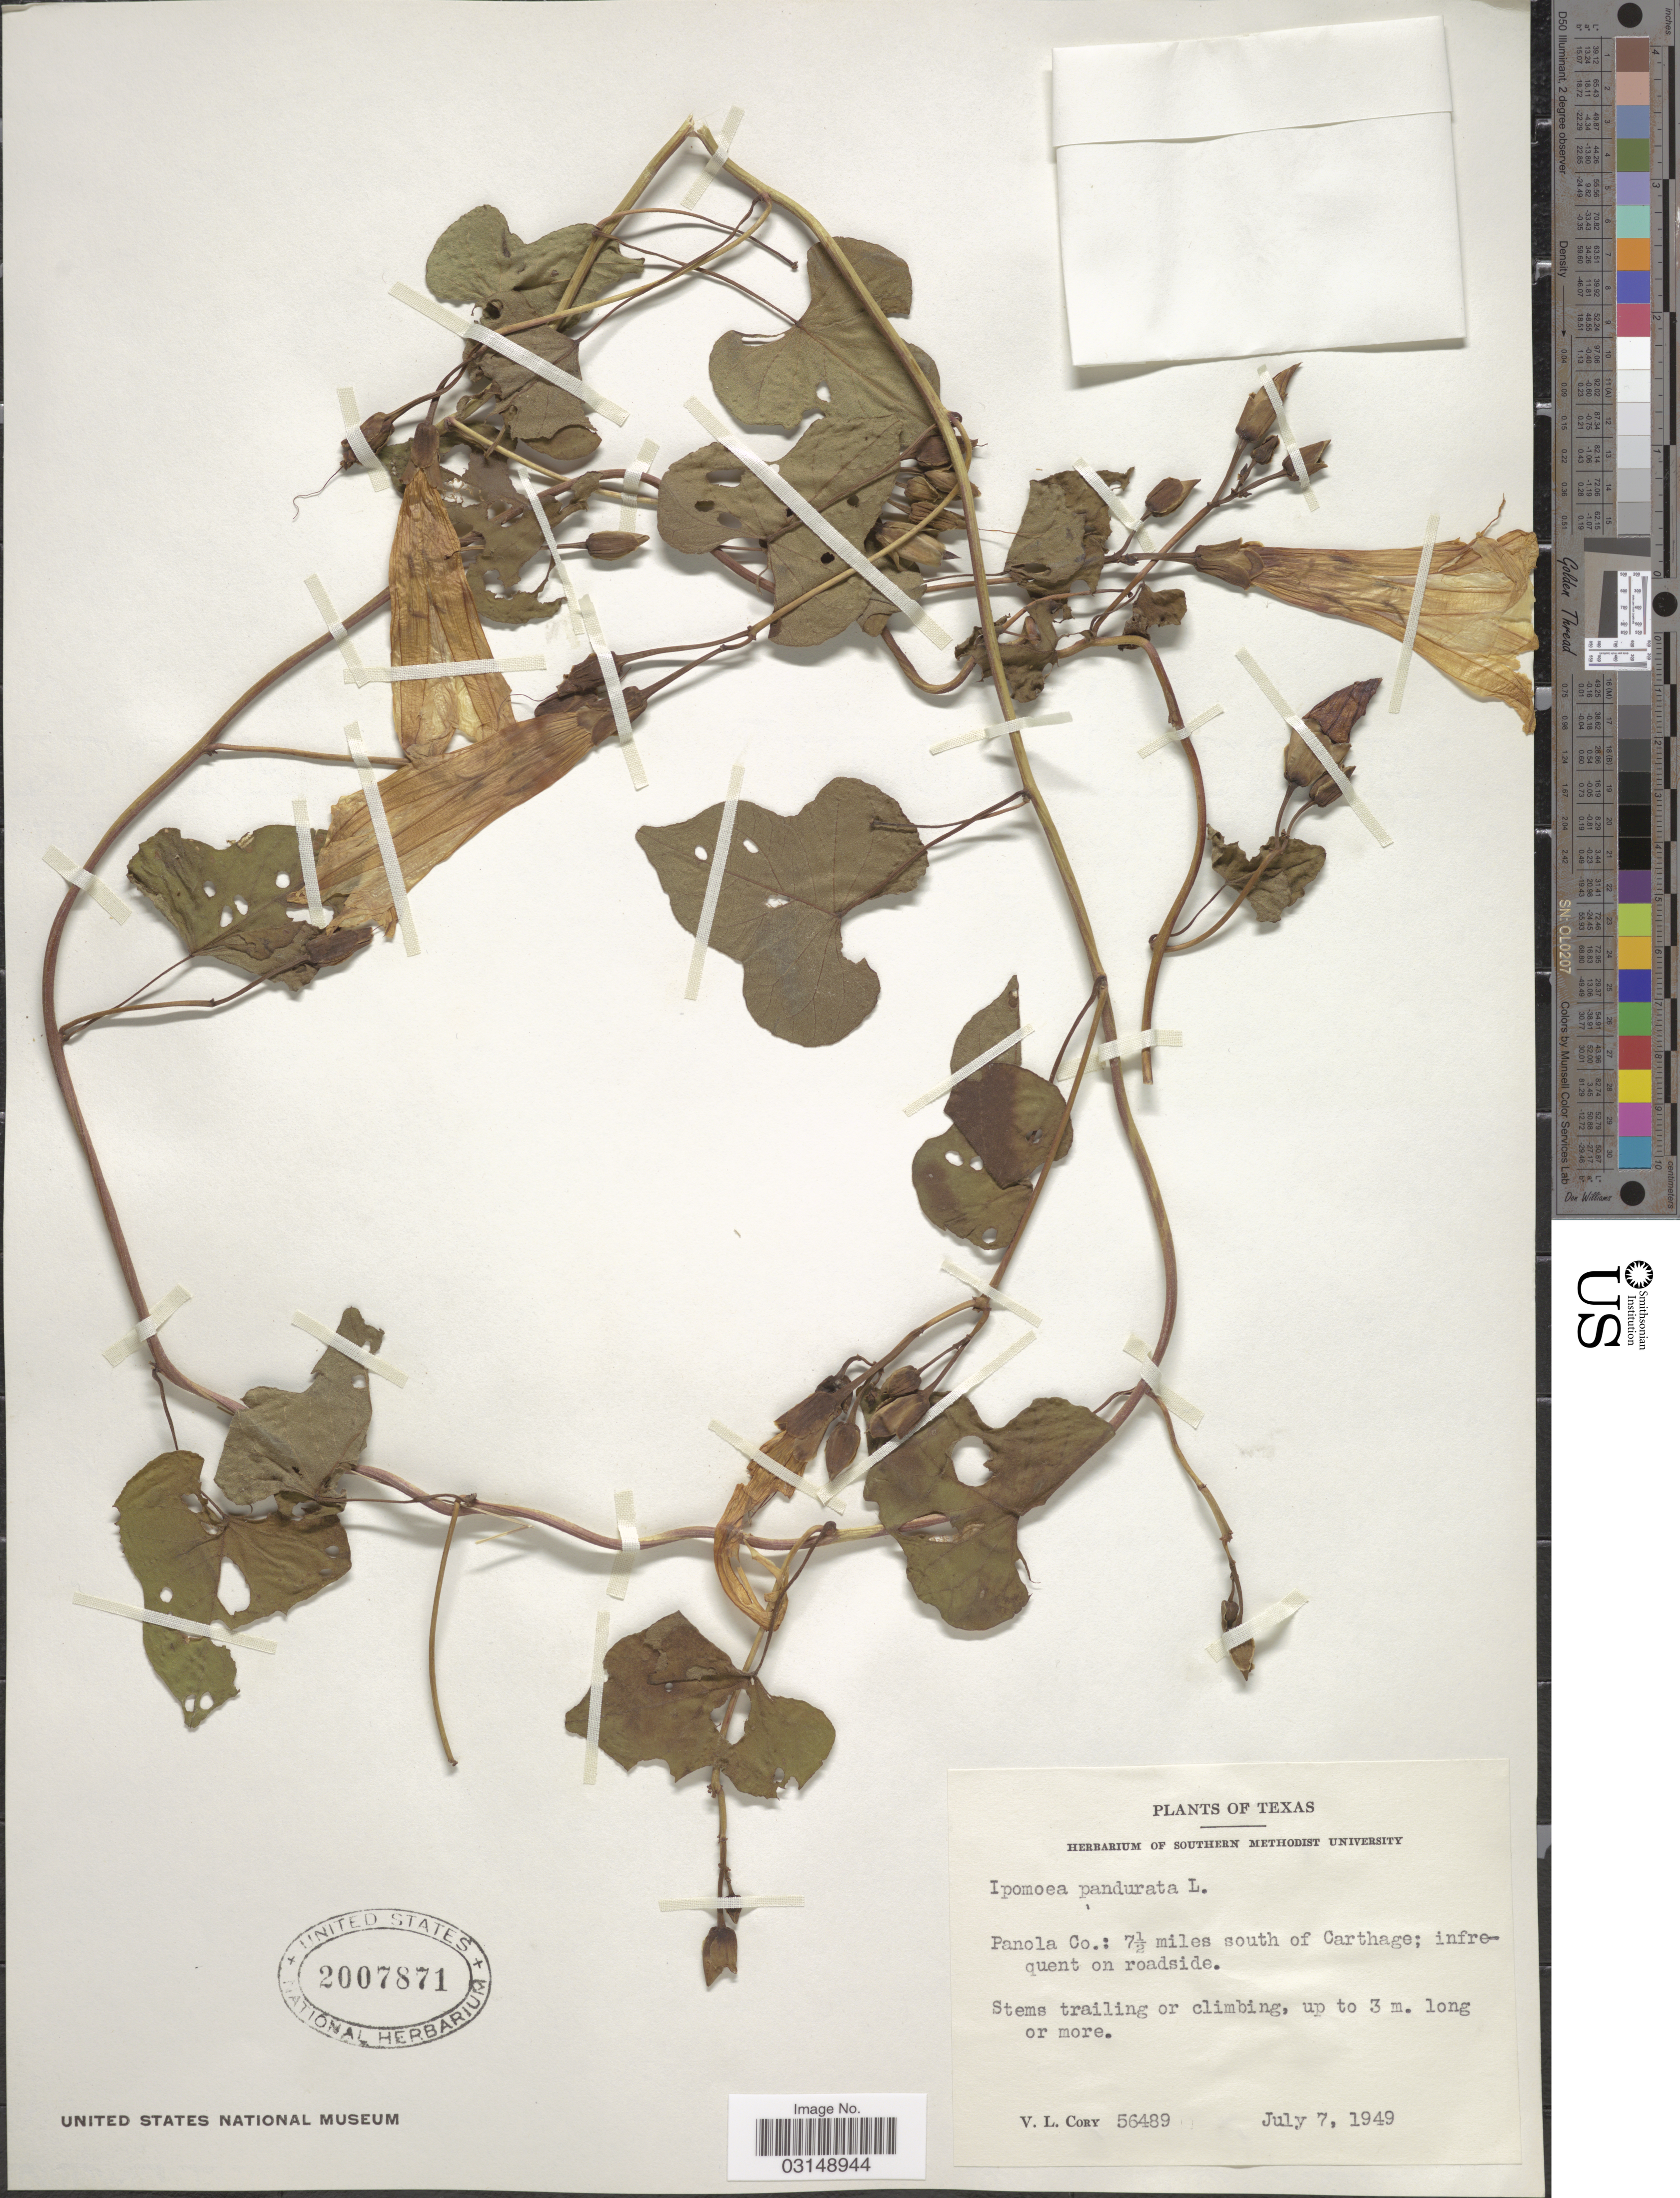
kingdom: Plantae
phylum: Tracheophyta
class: Magnoliopsida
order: Solanales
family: Convolvulaceae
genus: Ipomoea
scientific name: Ipomoea pandurata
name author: (L.) G. Mey.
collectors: V. Cory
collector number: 56489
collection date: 1949-07-07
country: United States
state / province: Texas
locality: Panola Co.: 7½ miles south of Carthage; infrequent on roadside.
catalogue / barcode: US 2007871